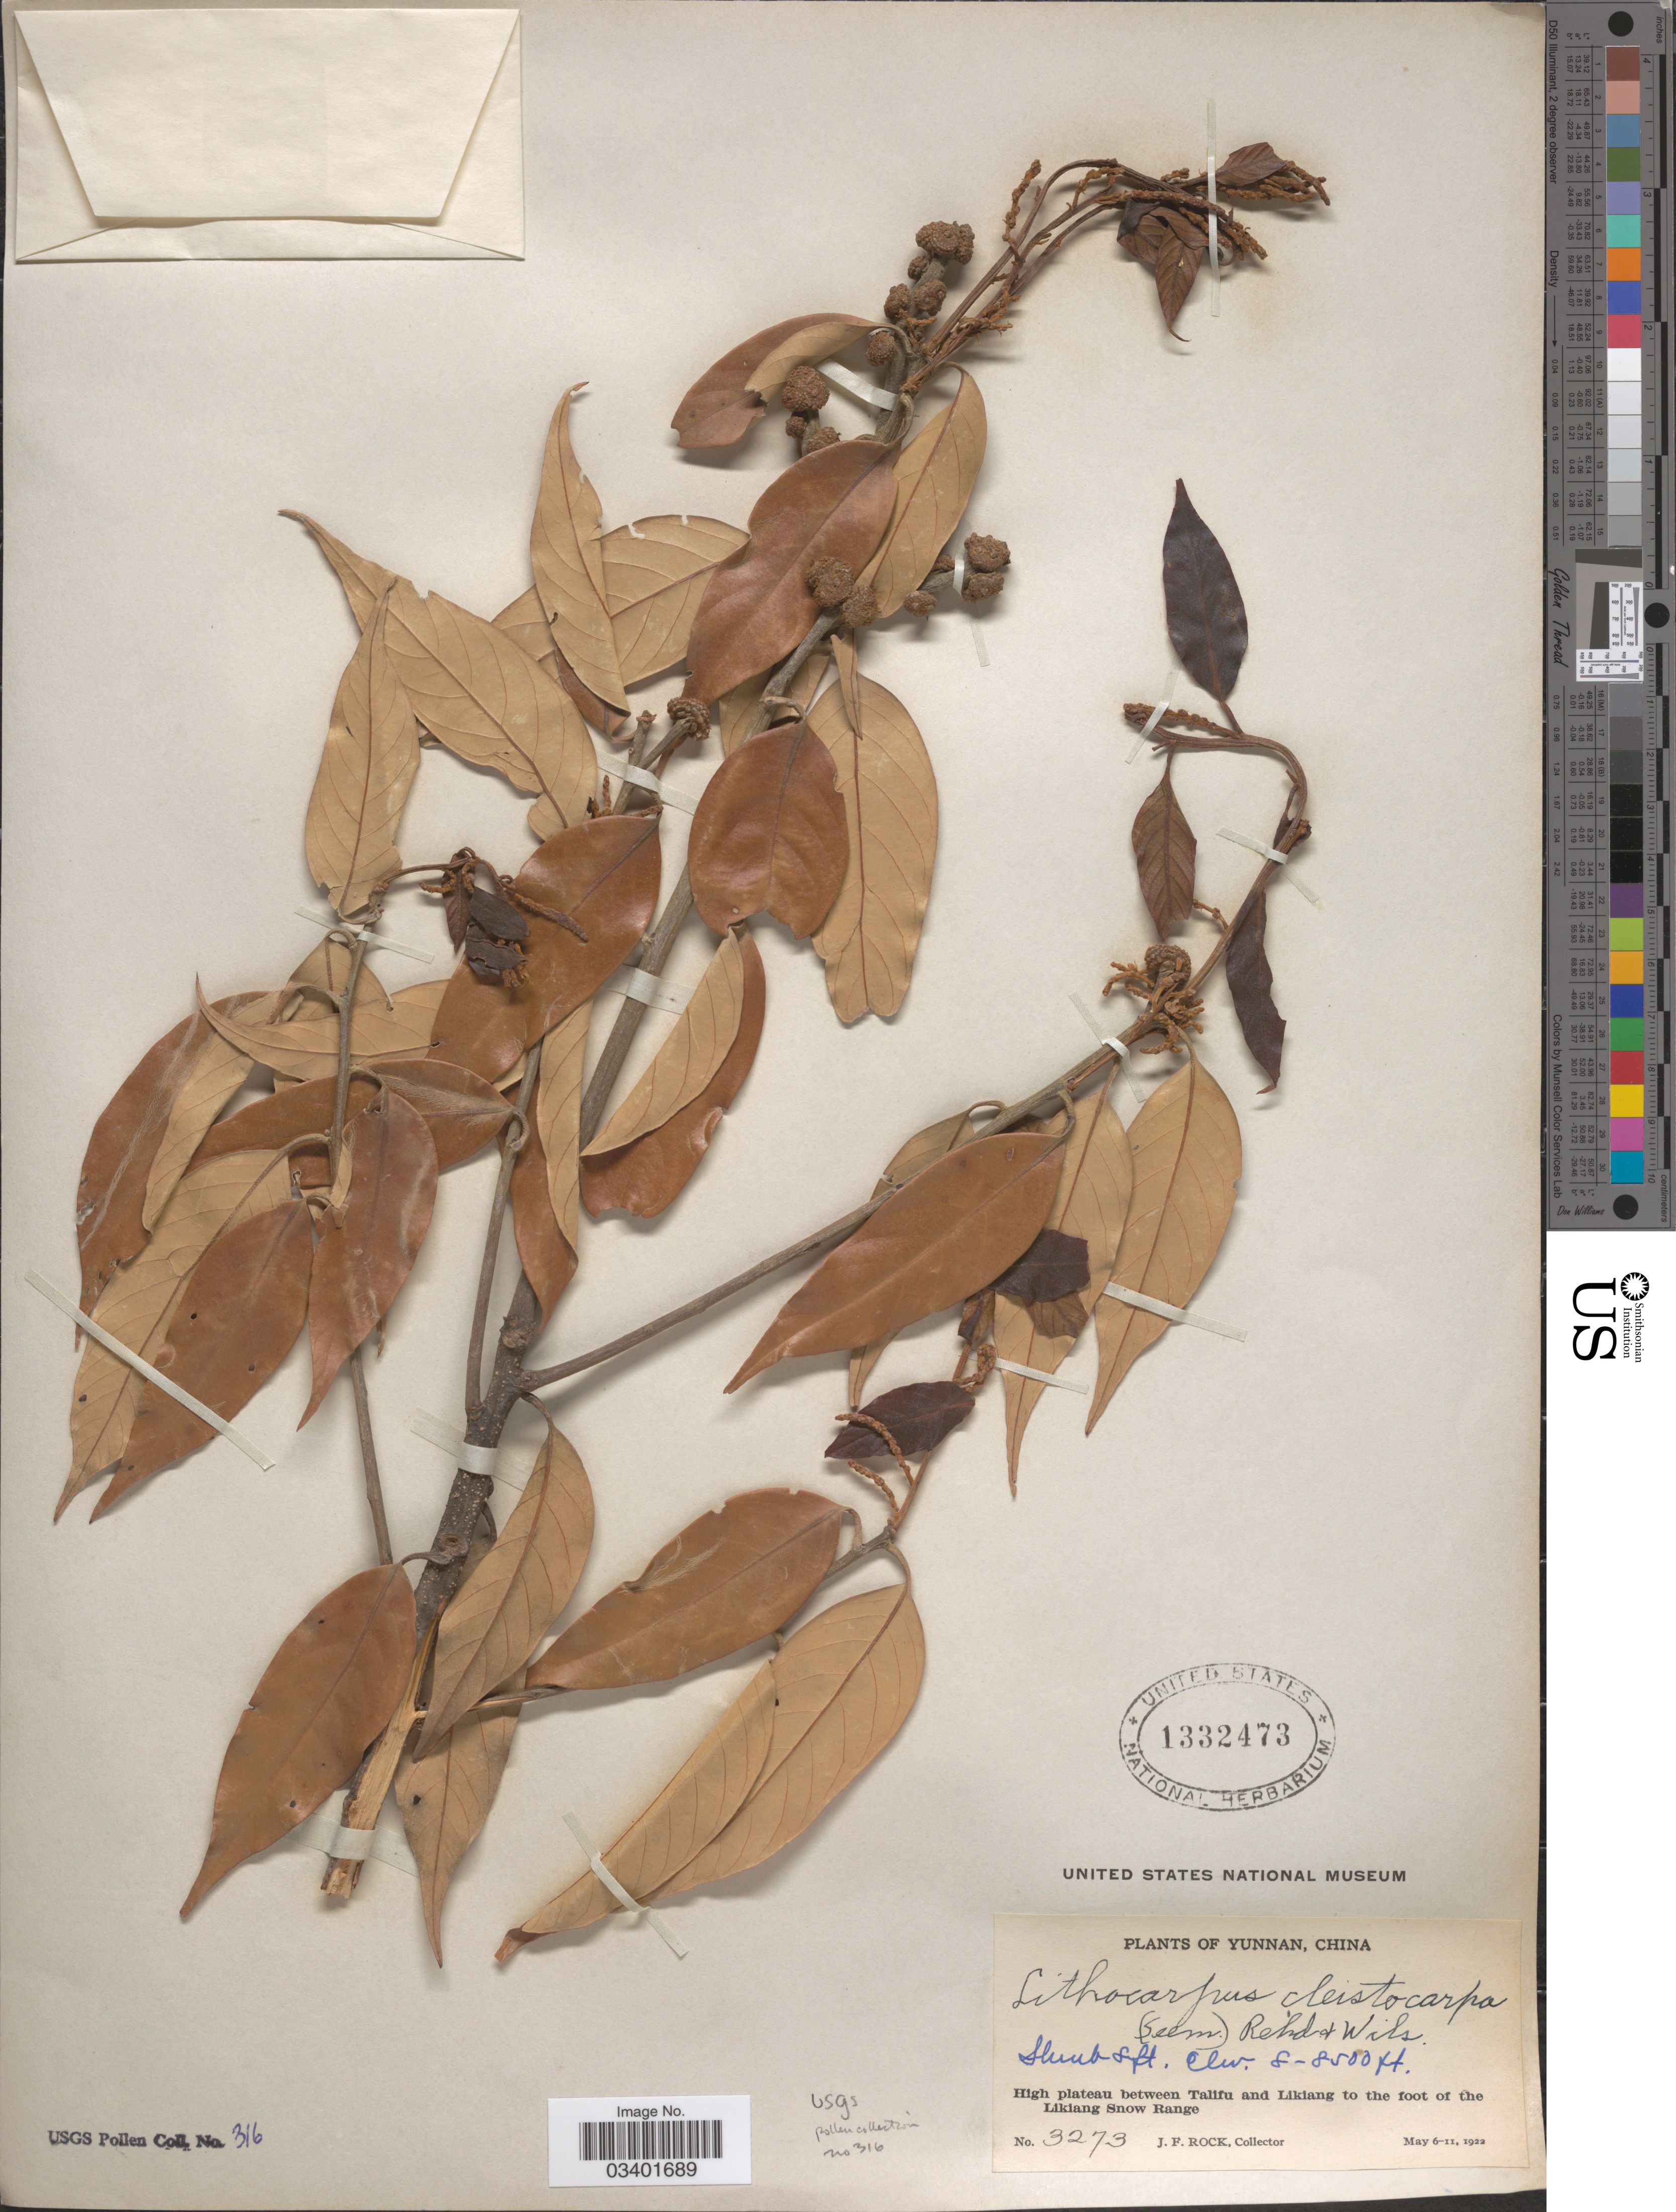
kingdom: Plantae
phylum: Tracheophyta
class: Magnoliopsida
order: Fagales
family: Fagaceae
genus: Lithocarpus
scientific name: Lithocarpus cleistocarpus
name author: (Seemen) Rehder & E.H. Wilson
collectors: J. Rock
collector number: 3273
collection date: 1922-05-06/1922-05-11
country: China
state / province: Yunnan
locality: High plateau between Talifu and Likiang to the foot of the Likiang Snow Range.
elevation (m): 2438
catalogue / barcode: US 1332473